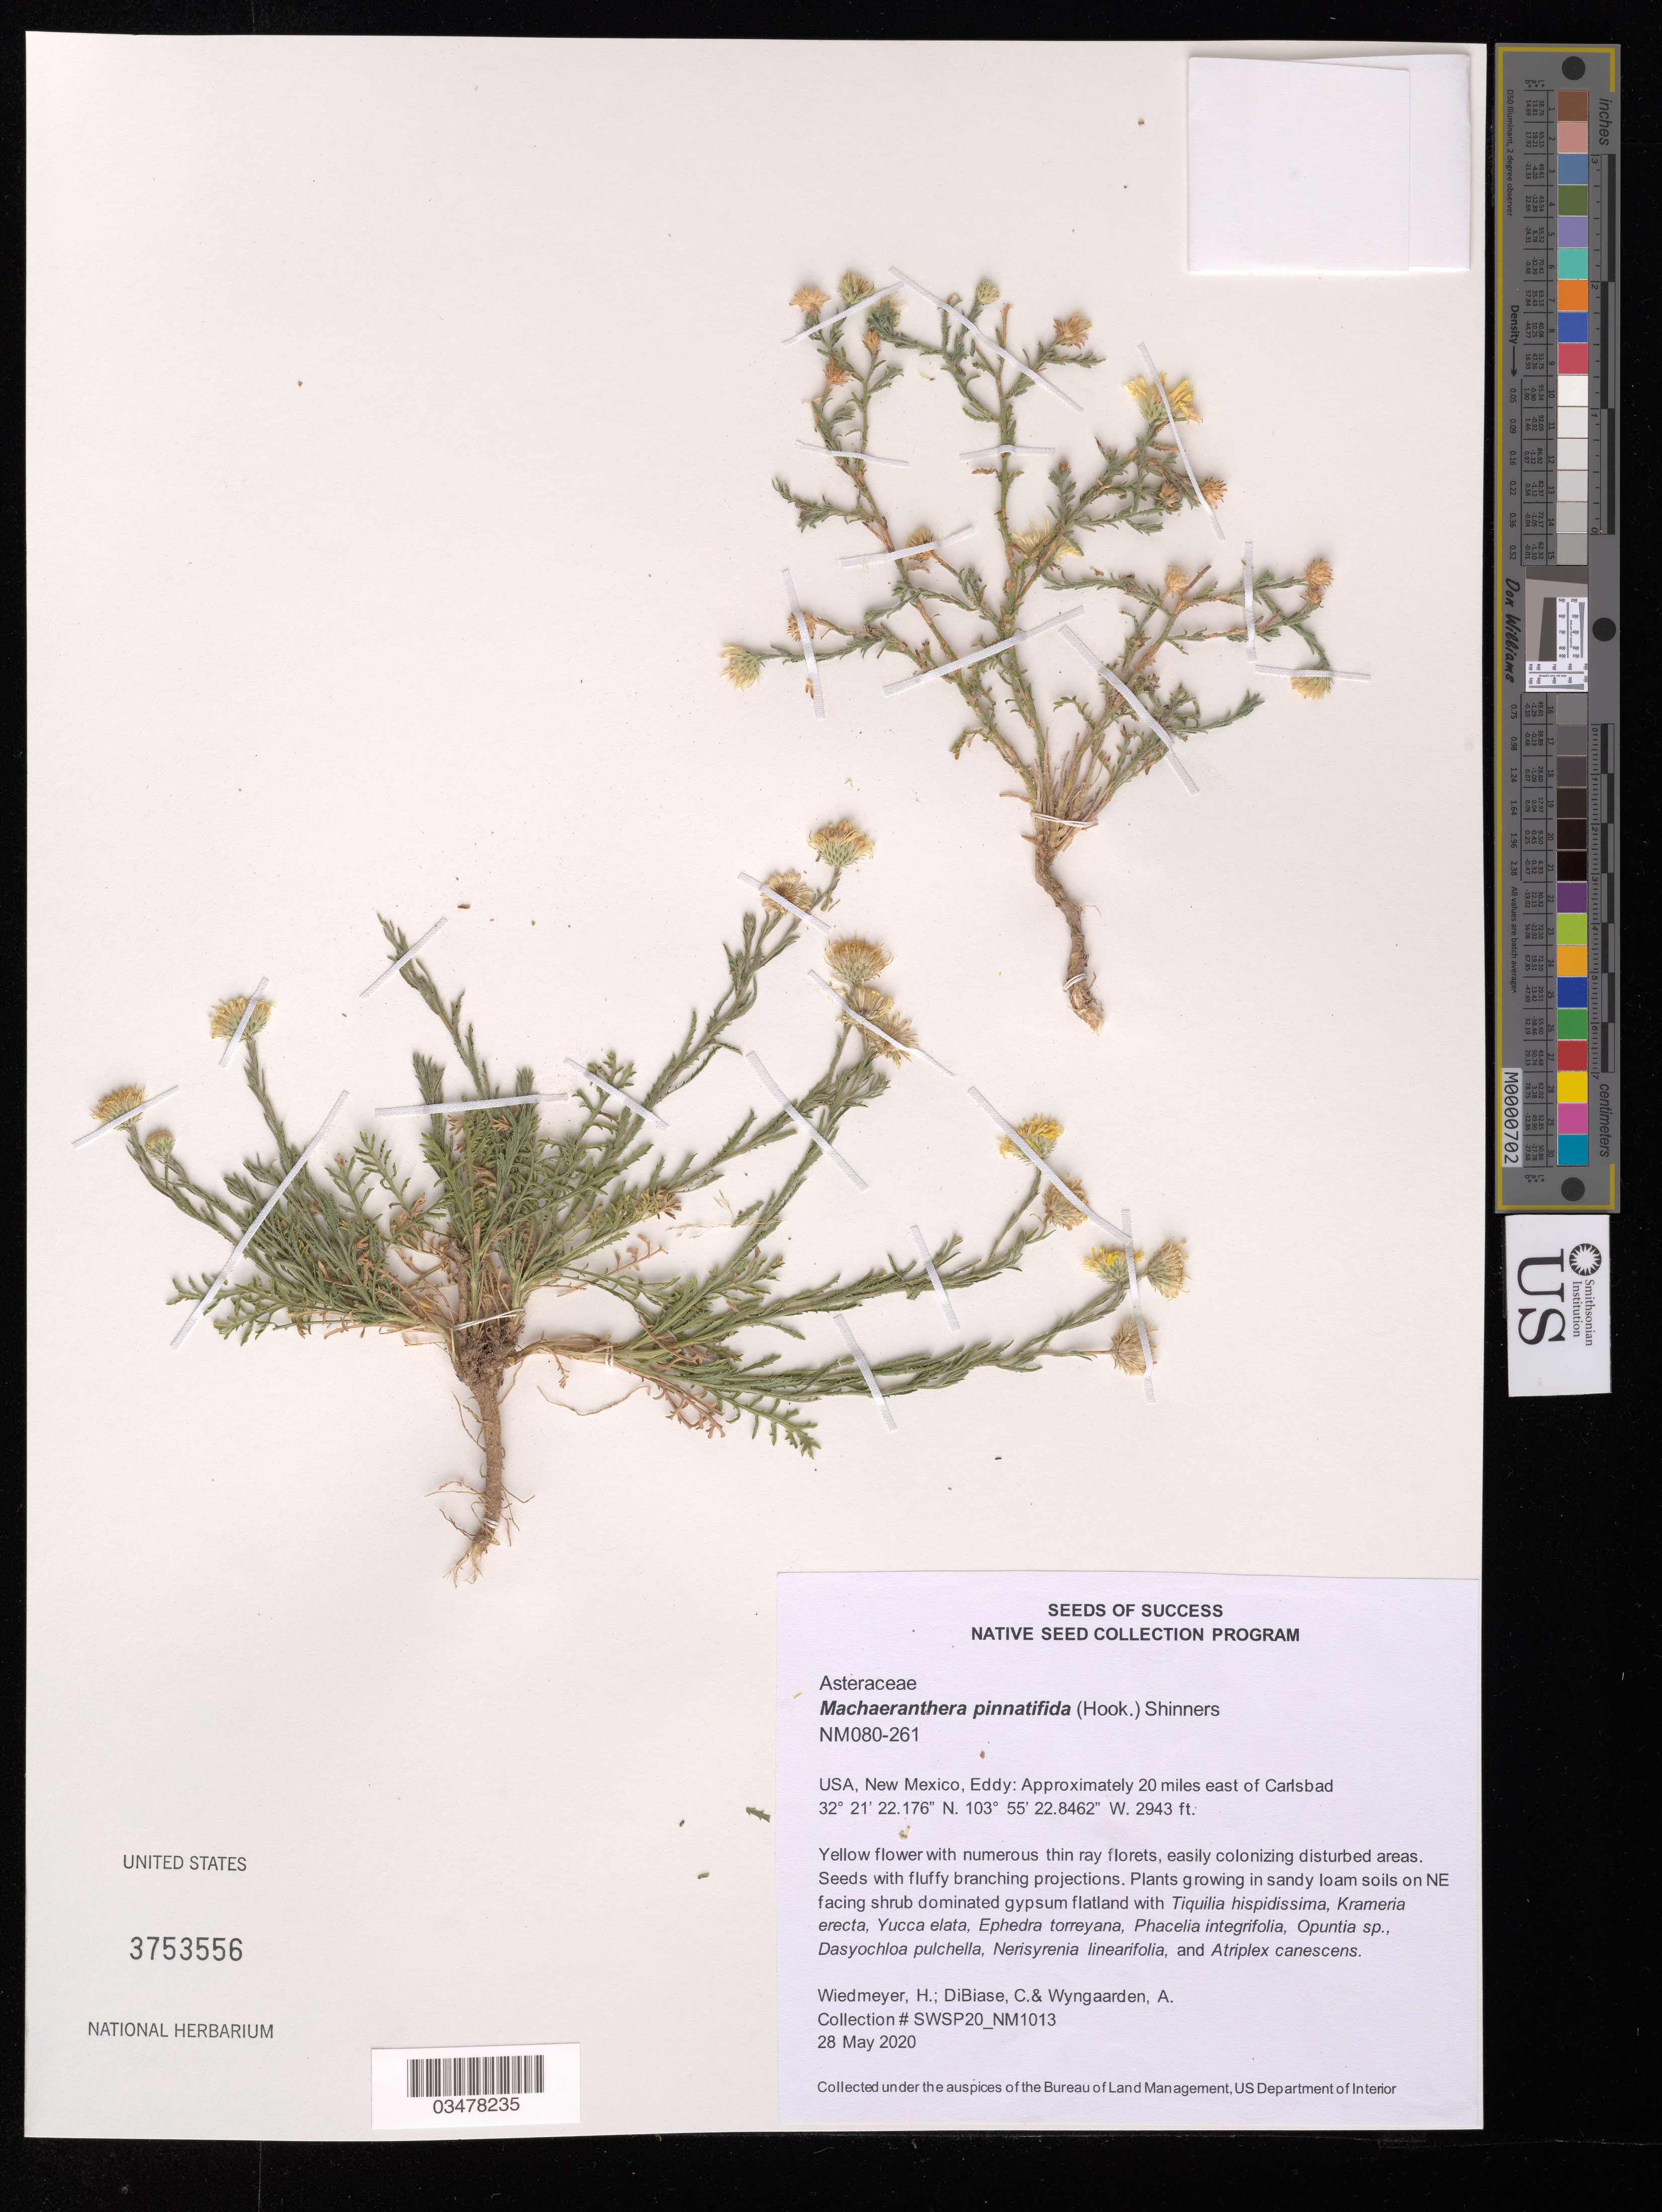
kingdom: Plantae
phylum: Tracheophyta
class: Magnoliopsida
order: Asterales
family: Asteraceae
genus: Machaeranthera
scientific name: Machaeranthera pinnatifida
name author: (Hook.) Shinners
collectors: H. Wiedmeyer, C. DiBiase & A. Wyngaarden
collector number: NM080-261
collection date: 2020-05-28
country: United States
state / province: New Mexico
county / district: Eddy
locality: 20 mi. N of Carlsbad.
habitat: Sandy loam soils. Shrub dominated gypsum flatland. With Krameria erecta, Yucca elata, Opuntia sp., etc.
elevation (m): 897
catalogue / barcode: US 3753556